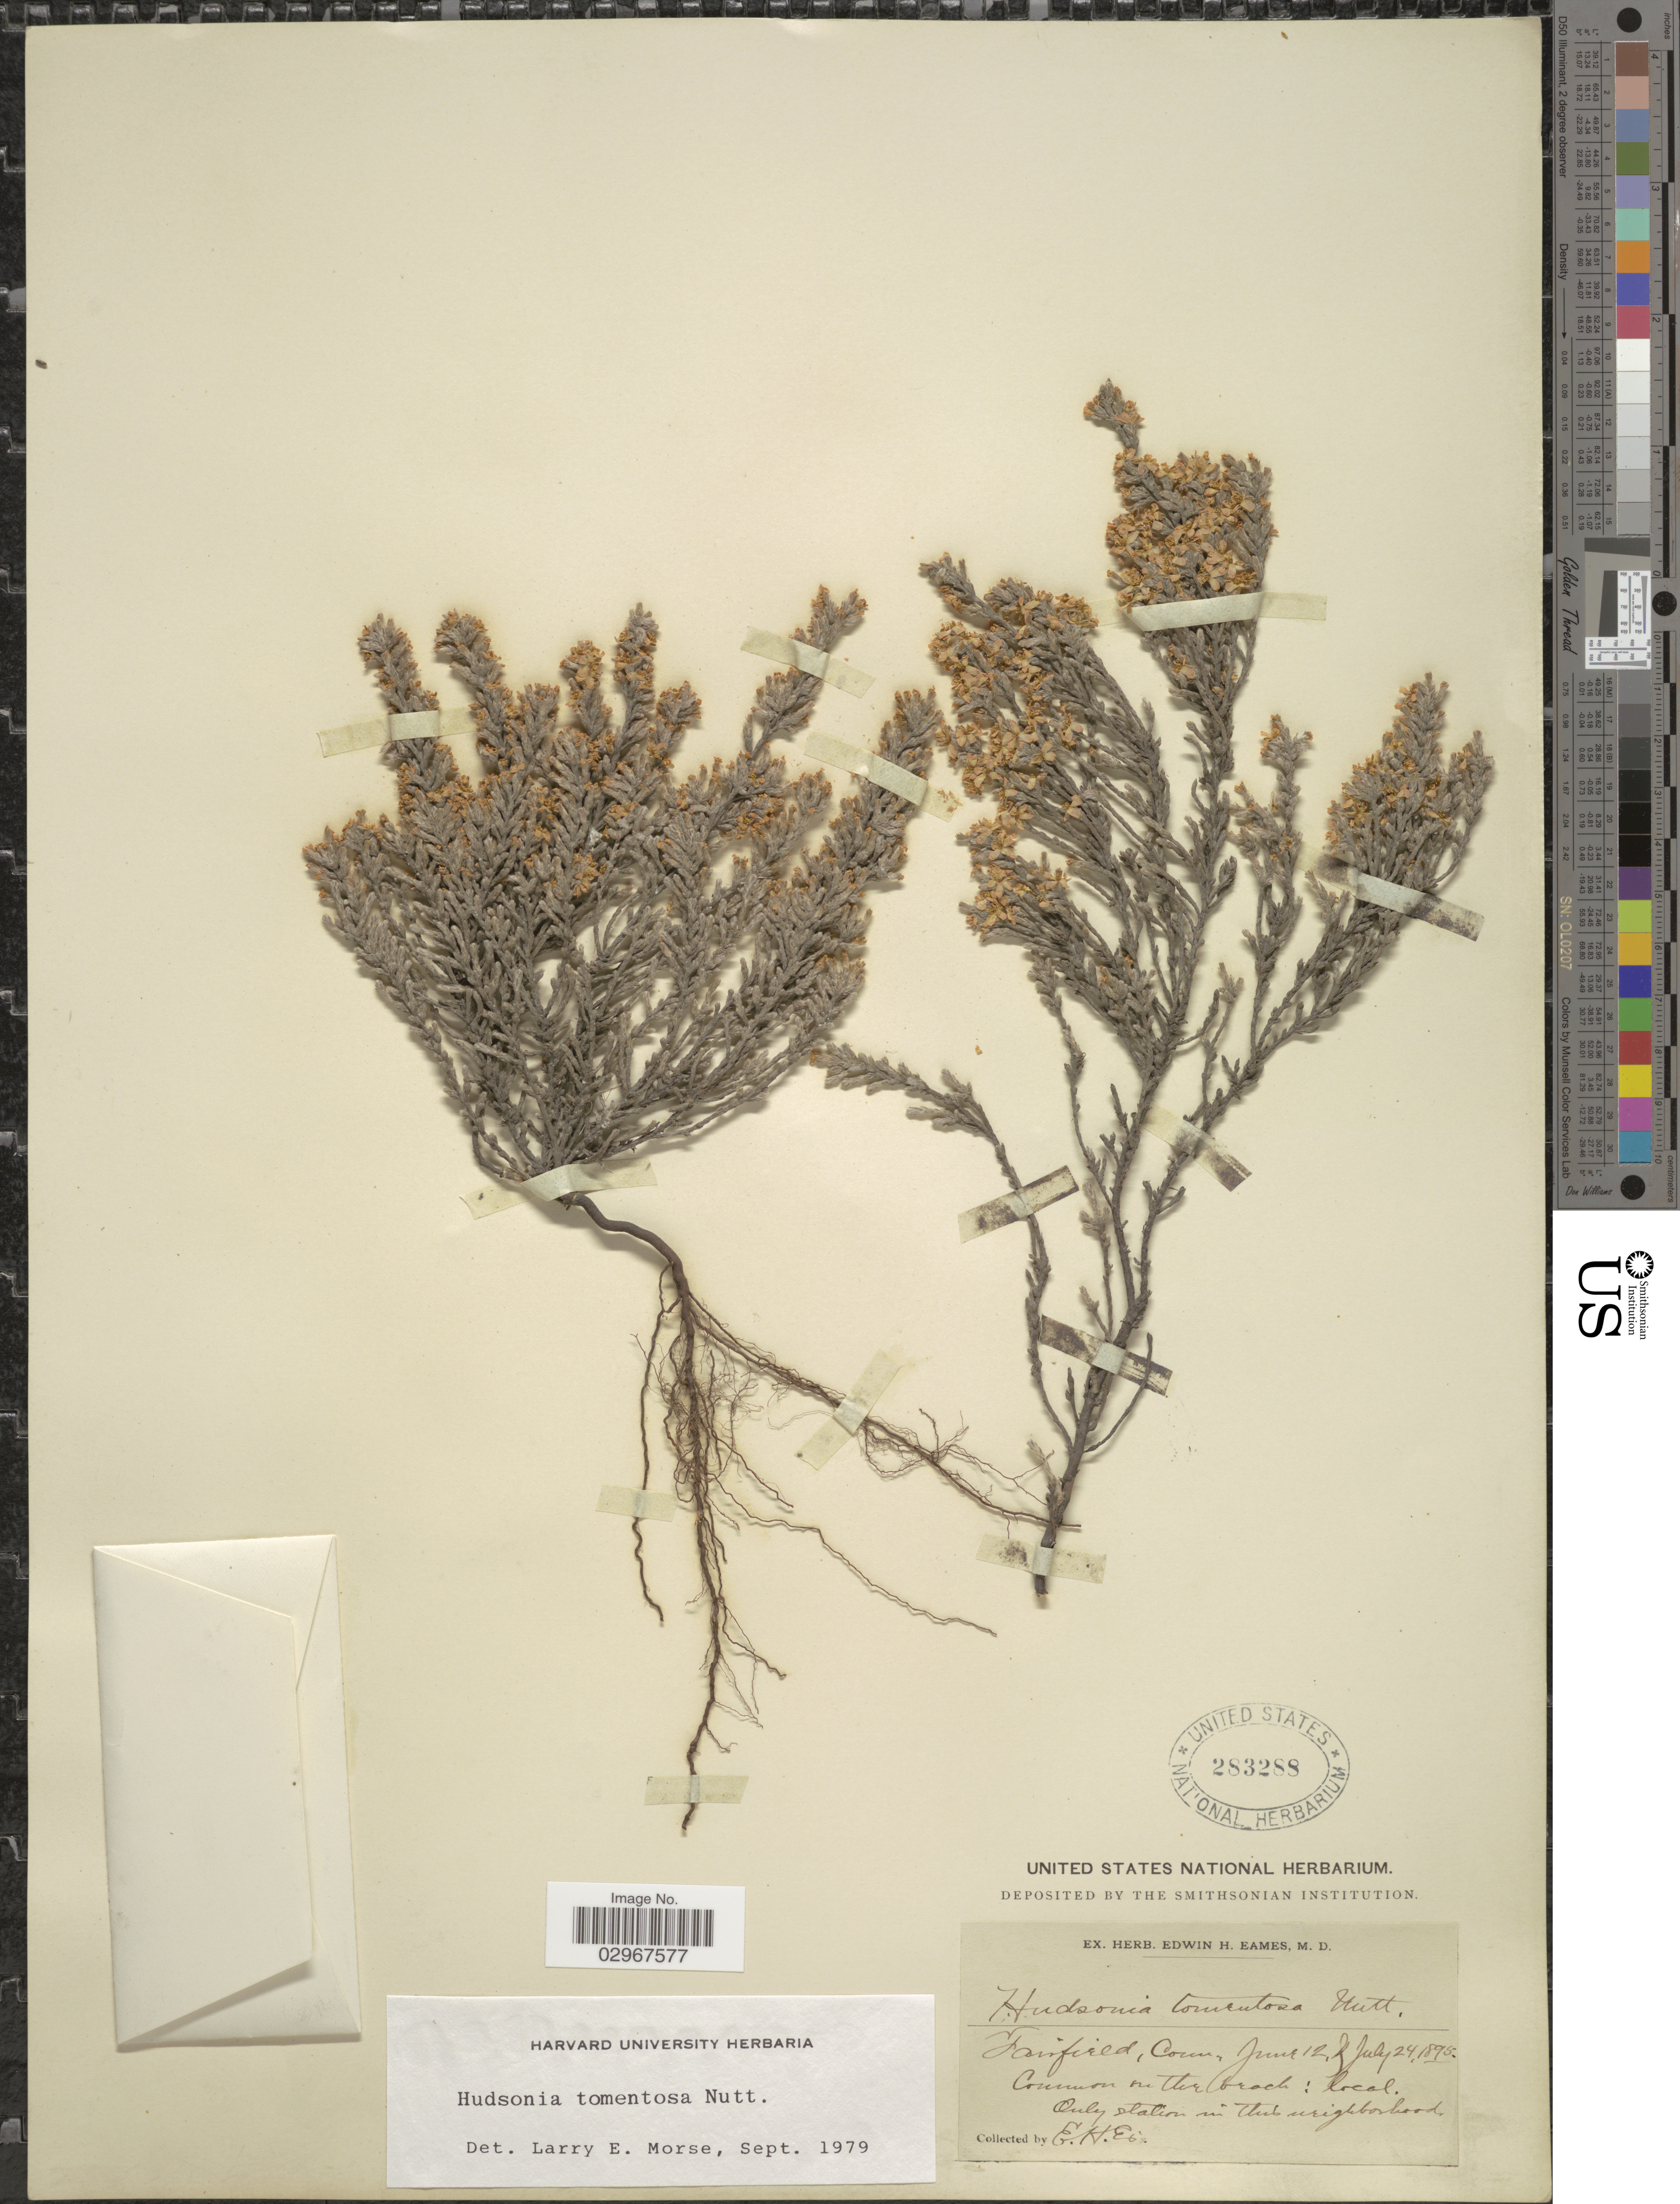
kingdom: Plantae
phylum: Tracheophyta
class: Magnoliopsida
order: Malvales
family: Cistaceae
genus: Hudsonia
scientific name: Hudsonia tomentosa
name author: Nutt.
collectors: E. H. Eames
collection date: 1895-06-12/1895-07-24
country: United States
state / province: Connecticut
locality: Fairfield, Conn.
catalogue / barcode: US 283288